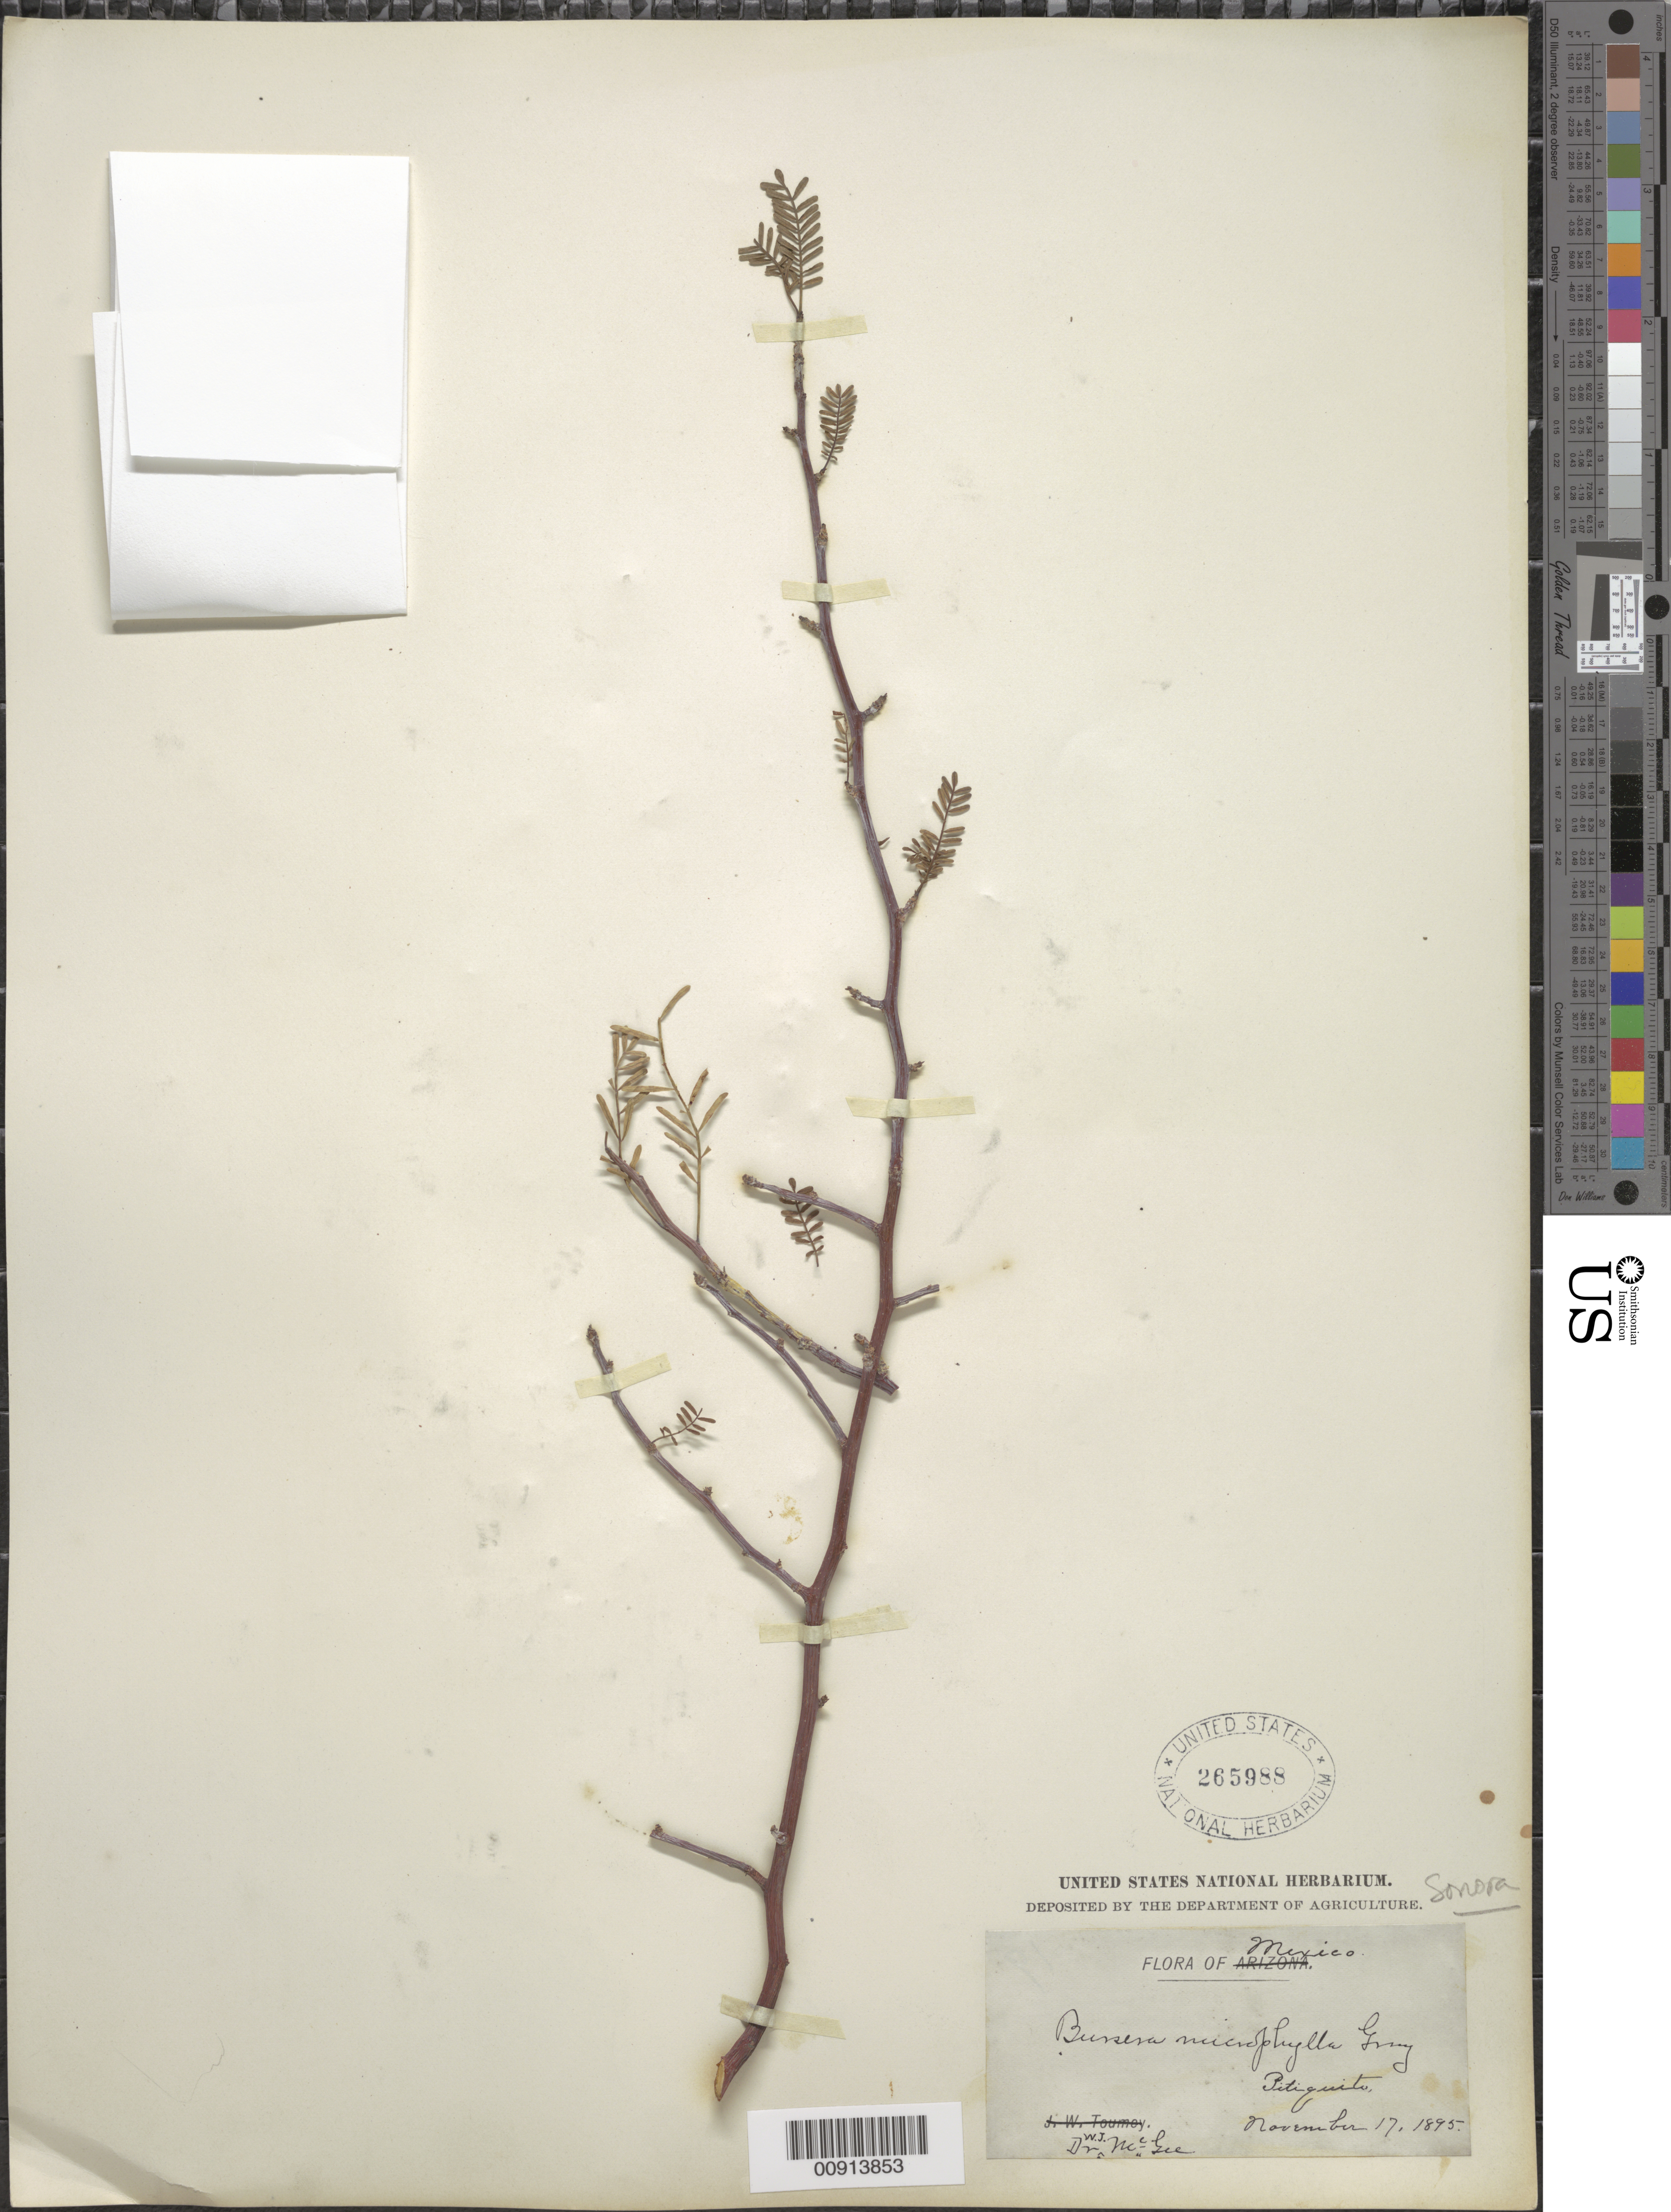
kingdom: Plantae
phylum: Tracheophyta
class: Magnoliopsida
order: Sapindales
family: Burseraceae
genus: Bursera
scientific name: Bursera microphylla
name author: A. Gray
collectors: W. Mcgee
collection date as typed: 17 Nov 1895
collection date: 1895-11-17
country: Mexico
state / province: Sonora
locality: Pitiquito, Sonora.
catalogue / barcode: US 265988